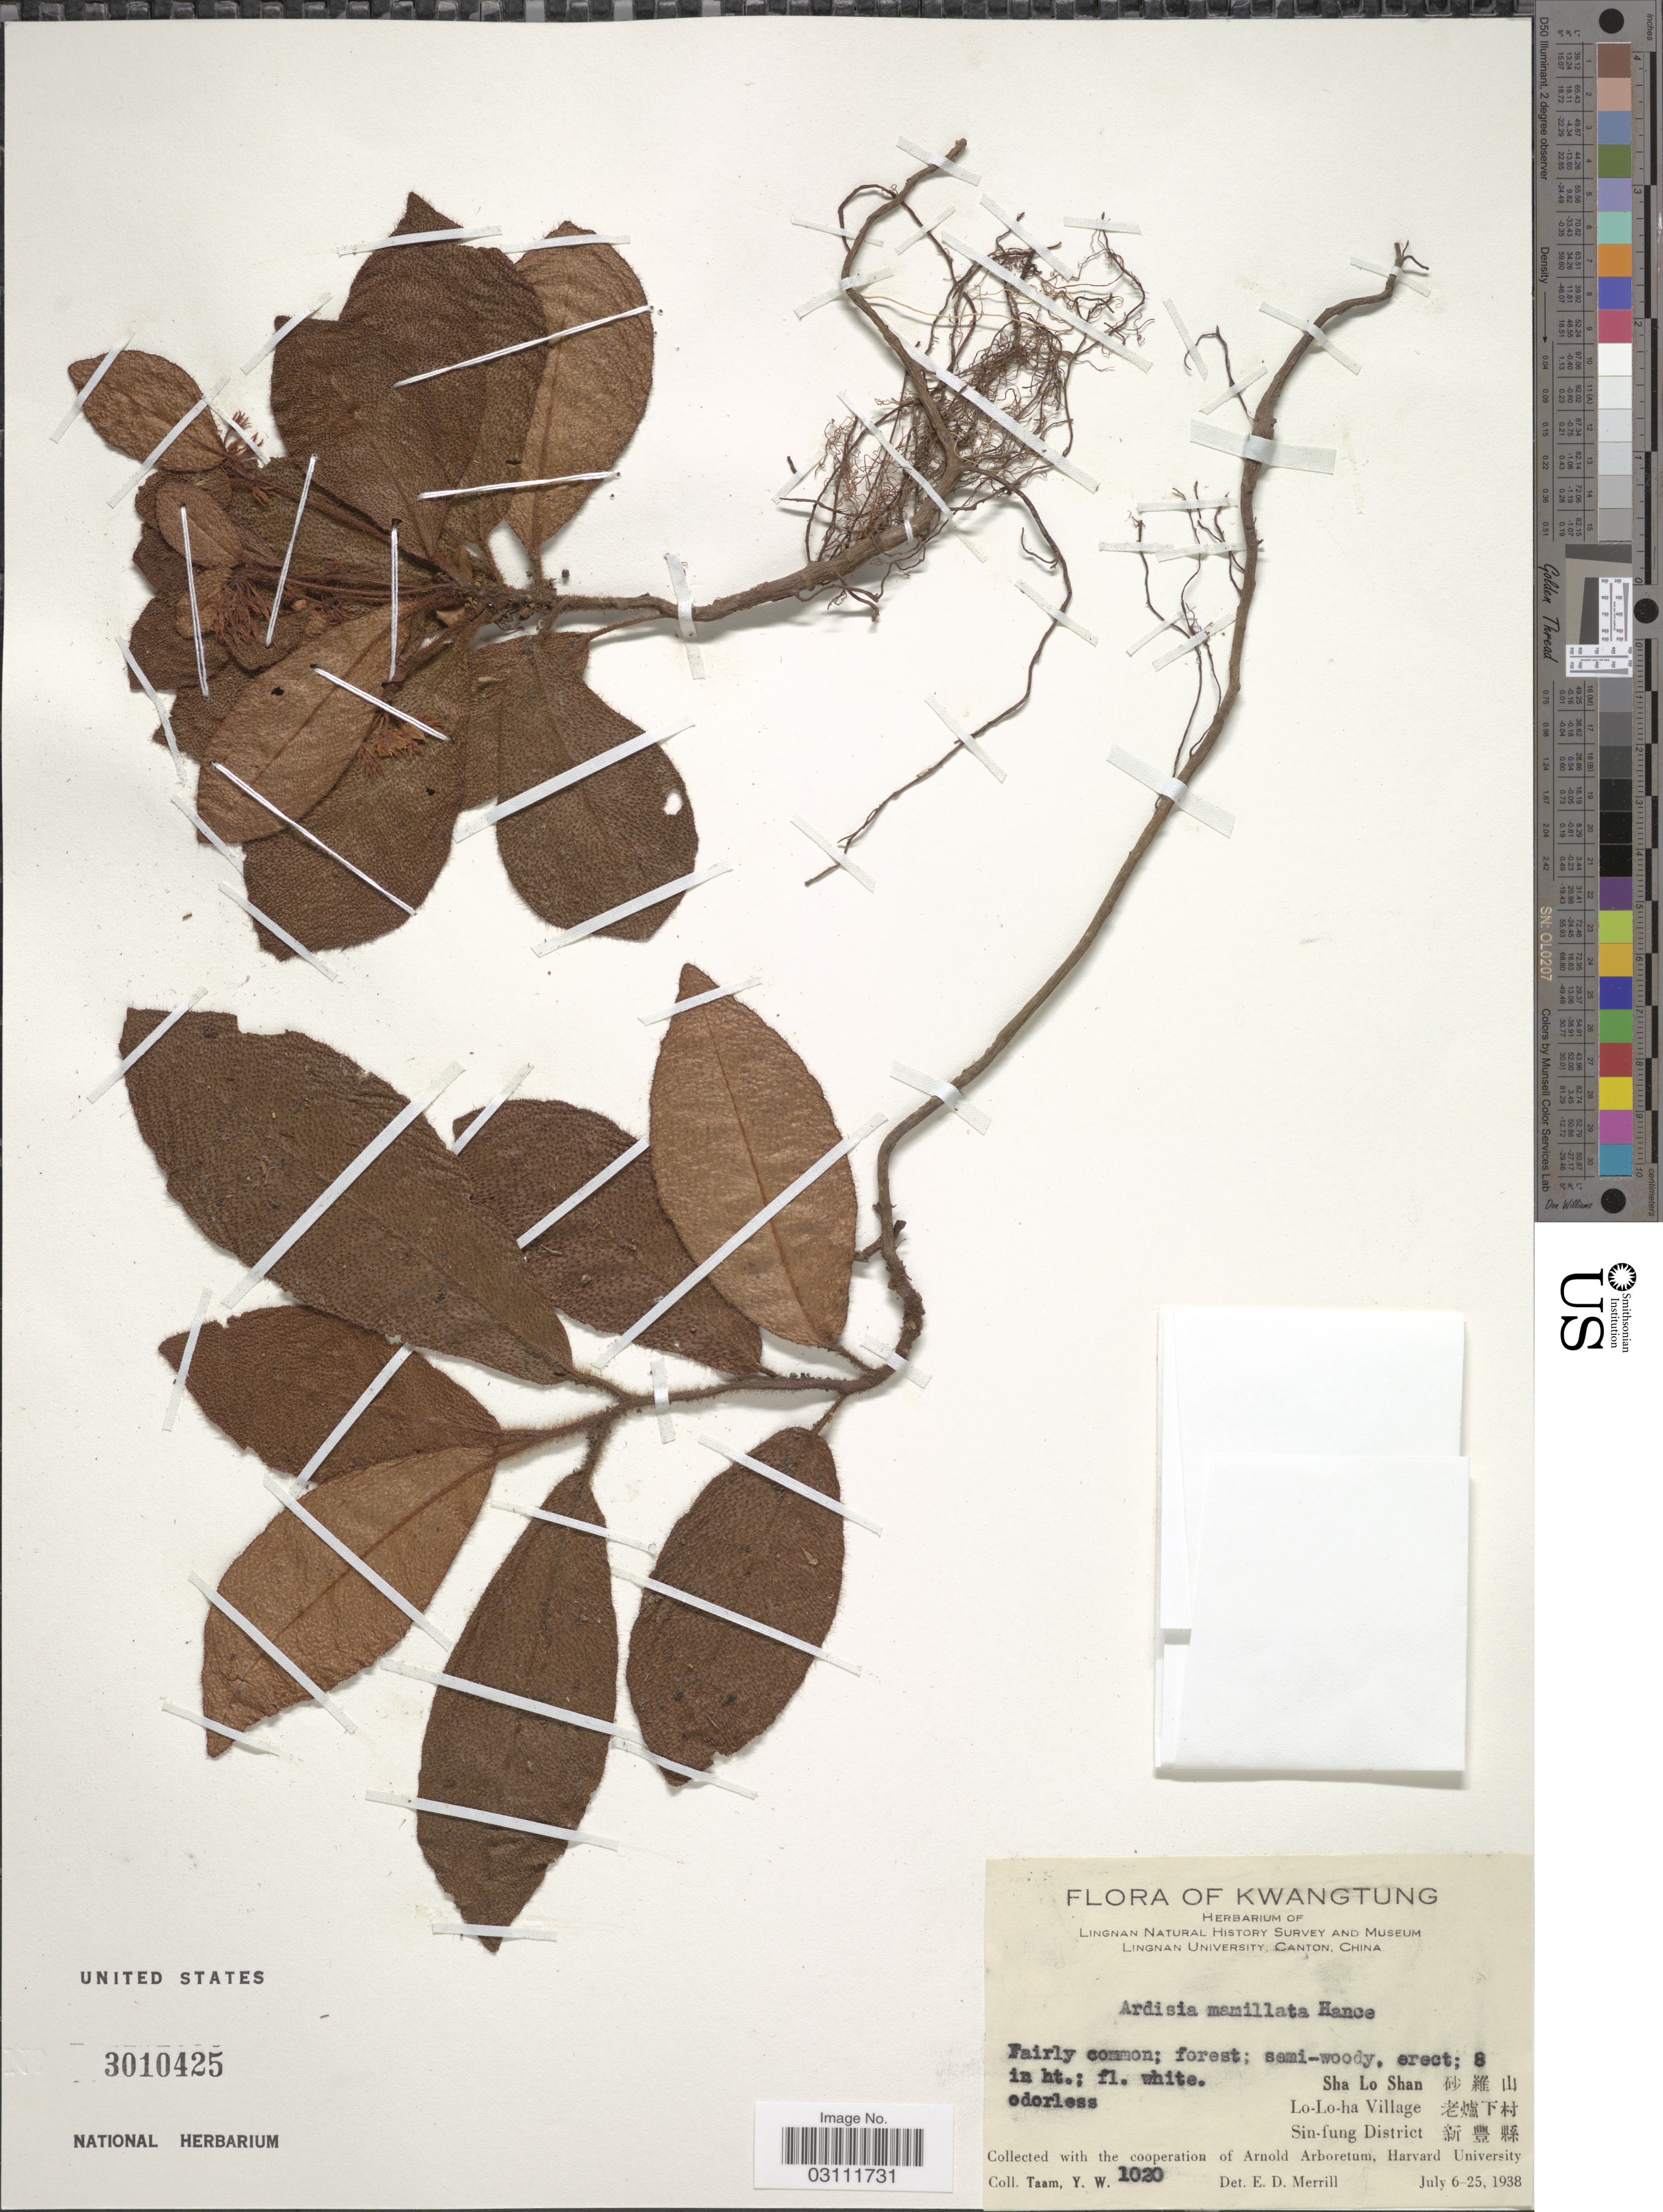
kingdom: Plantae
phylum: Tracheophyta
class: Magnoliopsida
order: Ericales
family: Primulaceae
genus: Ardisia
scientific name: Ardisia mamillata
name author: Hance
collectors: Y. W. Taam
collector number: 1020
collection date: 1938-07-06/1938-07-25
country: China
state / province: Guangdong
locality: Kwangtung, Sha Lo Shan, Lo-Lo-ha Village, Sin-fung District.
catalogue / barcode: US 3010425